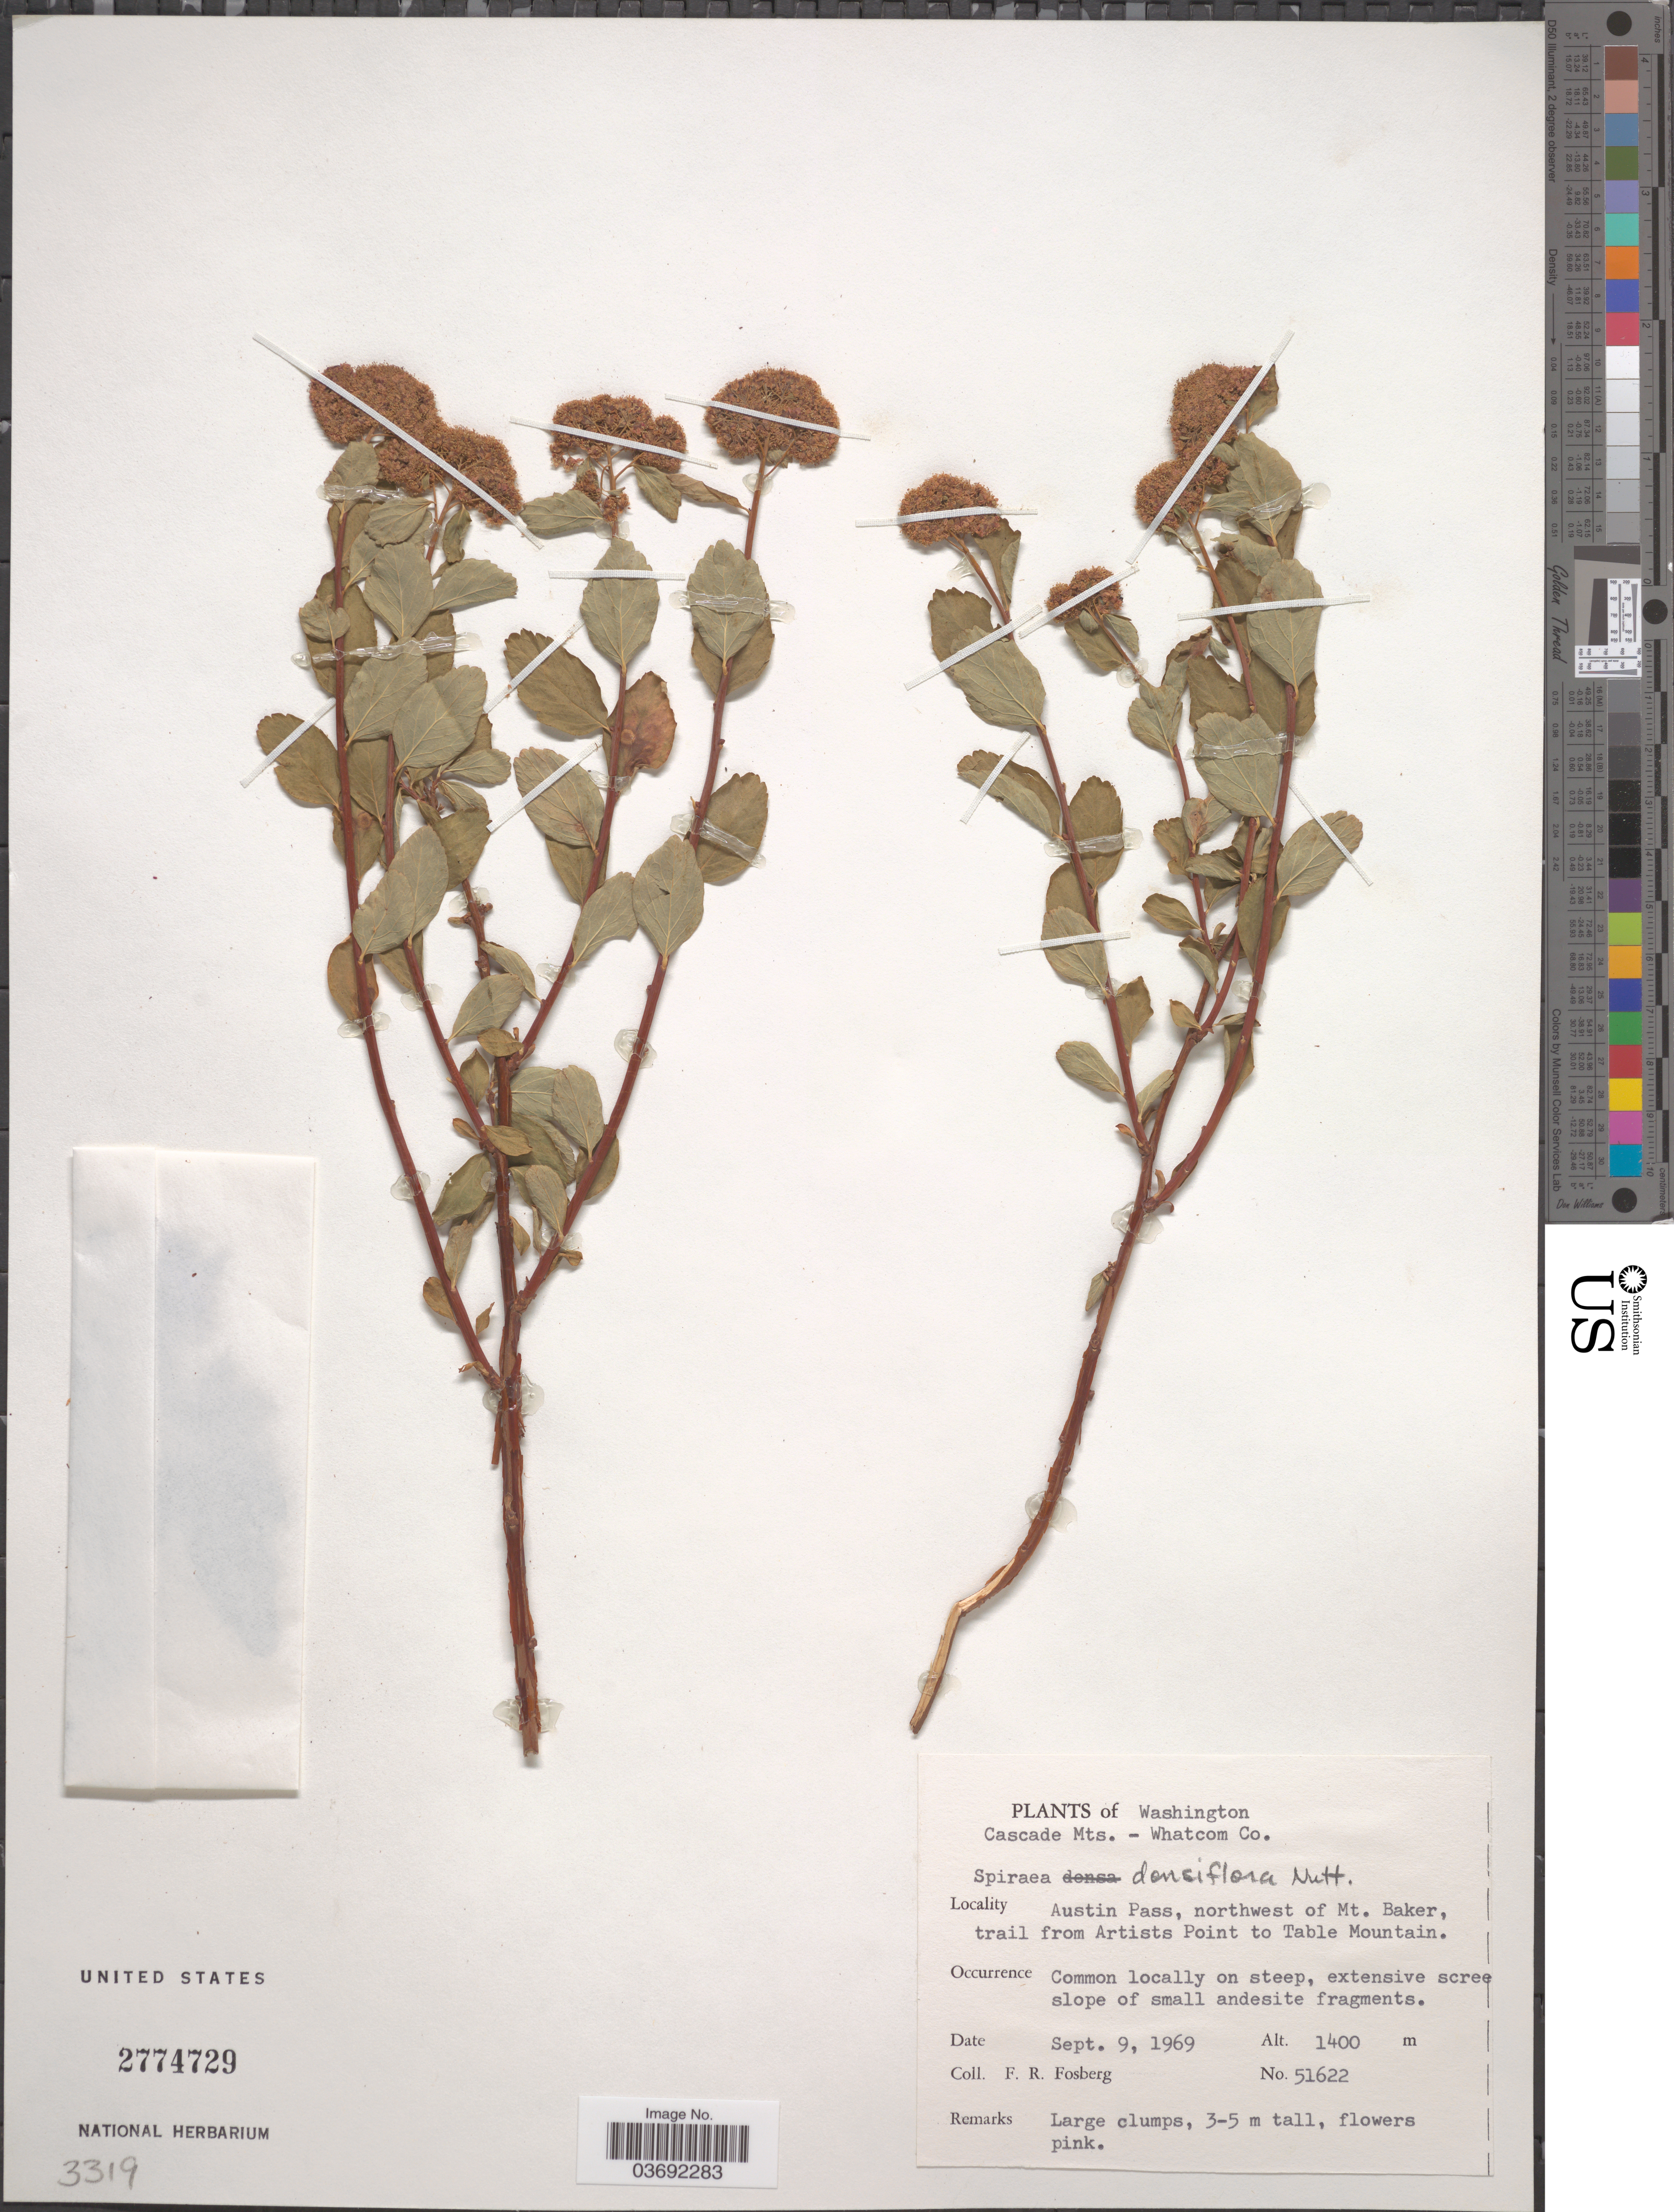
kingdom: Plantae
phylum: Tracheophyta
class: Magnoliopsida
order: Rosales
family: Rosaceae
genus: Spiraea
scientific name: Spiraea densiflora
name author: Nutt. ex Greenm.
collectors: F. R. Fosberg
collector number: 51622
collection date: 1969-09-09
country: United States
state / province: Washington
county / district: Whatcom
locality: Cascade Mts. - Whatcom Co. Austin Pass, northwest of Mt. Baker, trail from Artists Point to Table Mountain.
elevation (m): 1400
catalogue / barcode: US 2774729